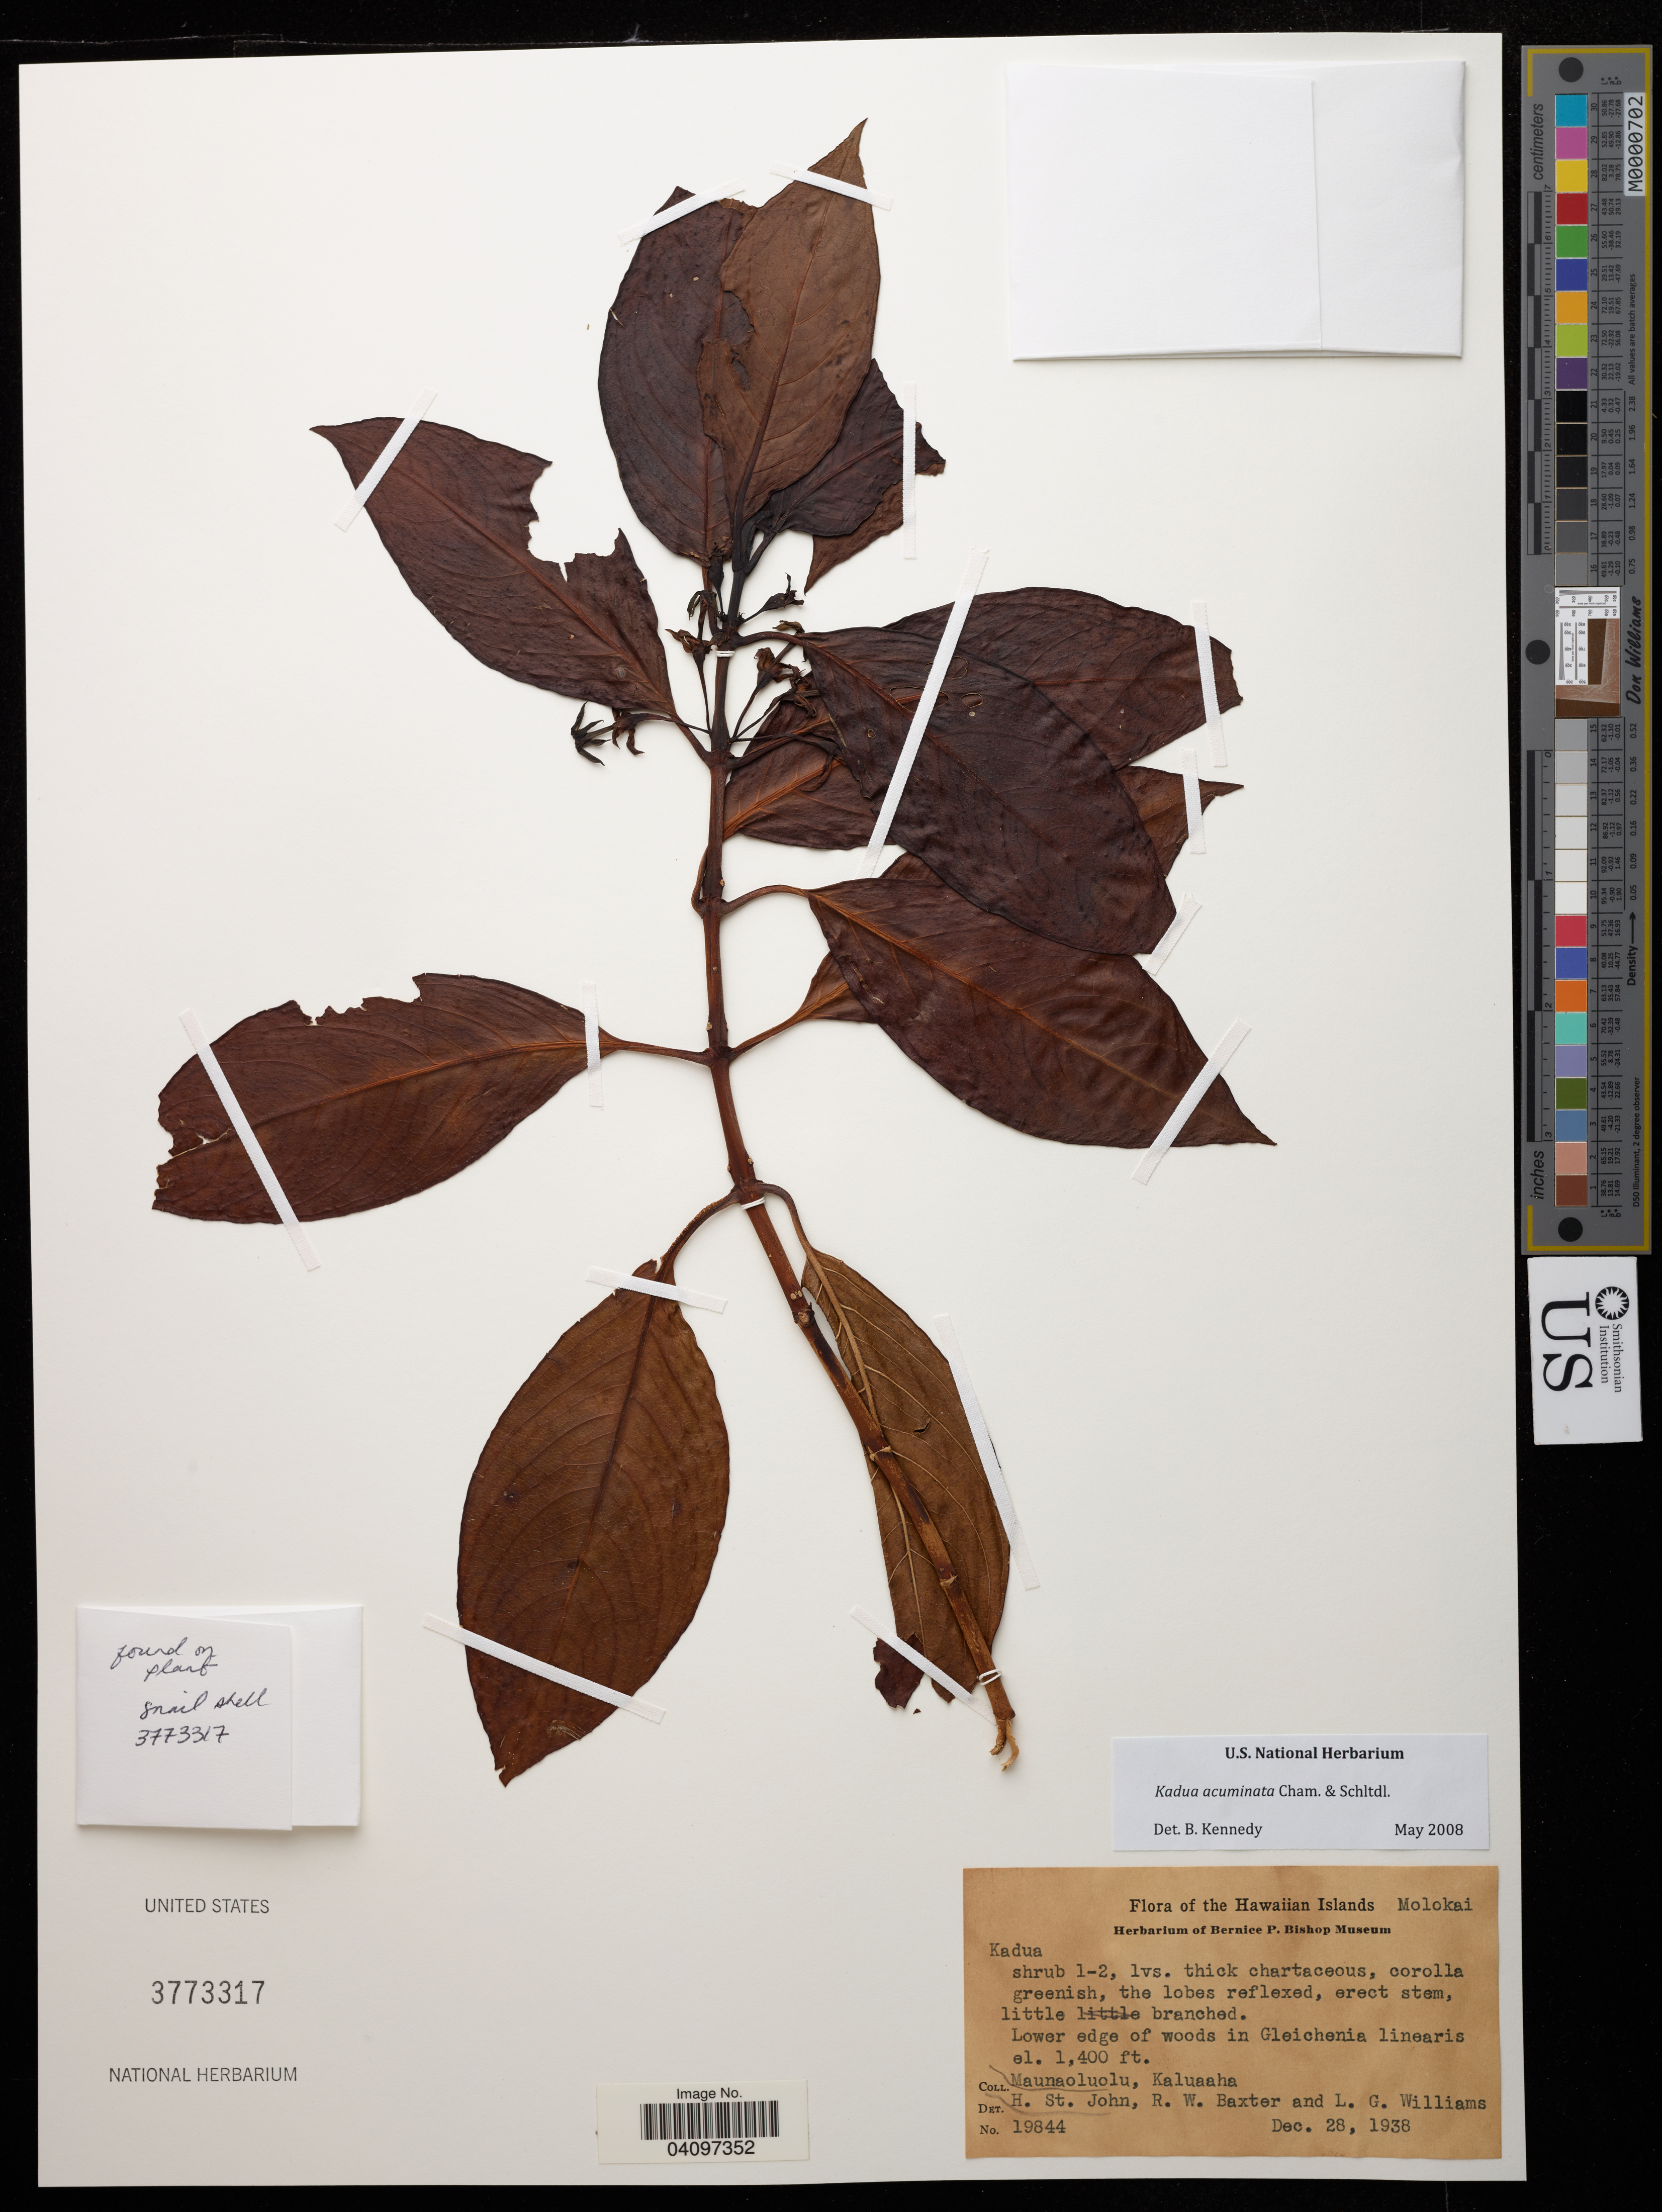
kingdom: Plantae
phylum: Tracheophyta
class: Magnoliopsida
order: Gentianales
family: Rubiaceae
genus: Kadua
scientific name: Kadua acuminata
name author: Cham. & Schltdl.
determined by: Kennedy, B.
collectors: H. St. John, R. Baxter & L. G. Williams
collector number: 19844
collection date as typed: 28 Dec 1938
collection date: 1938-12-28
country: United States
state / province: Hawaii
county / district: Maui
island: Moloka'i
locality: Maunaoluolu, Kaluaaha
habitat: Edge of woods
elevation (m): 427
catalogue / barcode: US 3773317